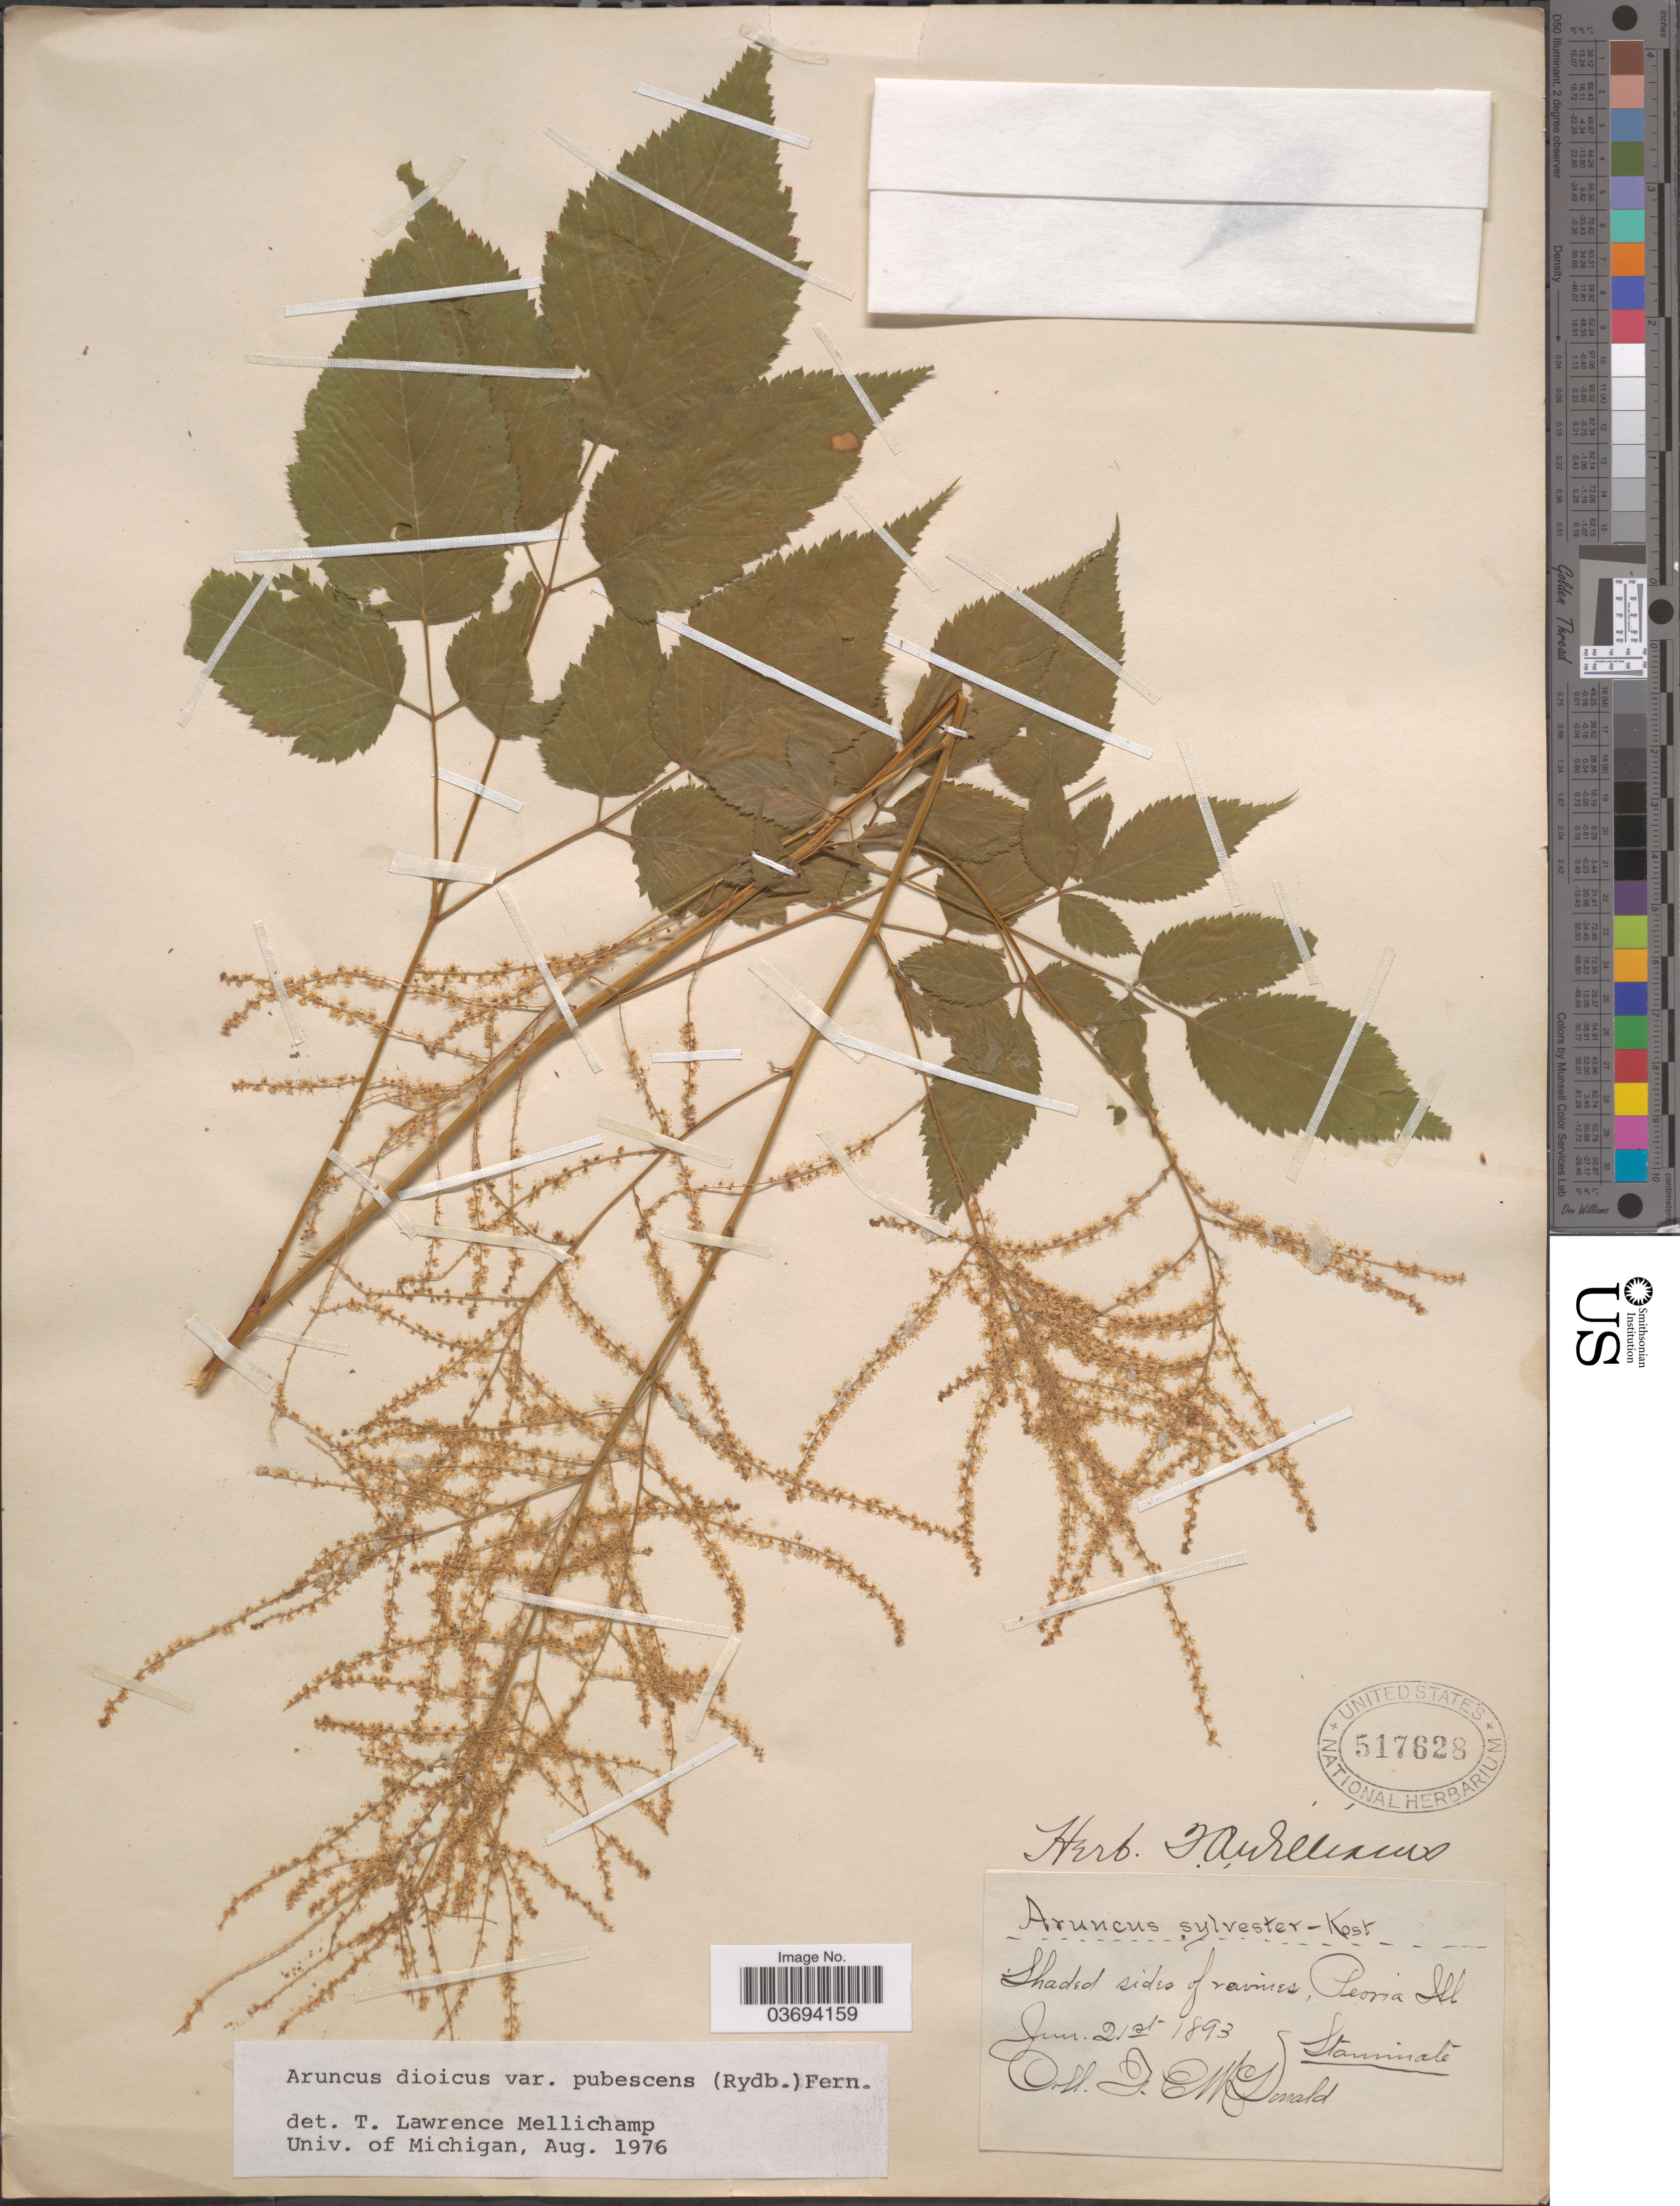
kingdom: Plantae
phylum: Tracheophyta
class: Magnoliopsida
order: Rosales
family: Rosaceae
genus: Aruncus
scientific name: Aruncus dioicus var. pubescens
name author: (Rydb.) Fernald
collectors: J. McDonald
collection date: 1893-06-21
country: United States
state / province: Illinois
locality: Shaded sides of ravines, Peoria. Staminate.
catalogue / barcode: US 517628